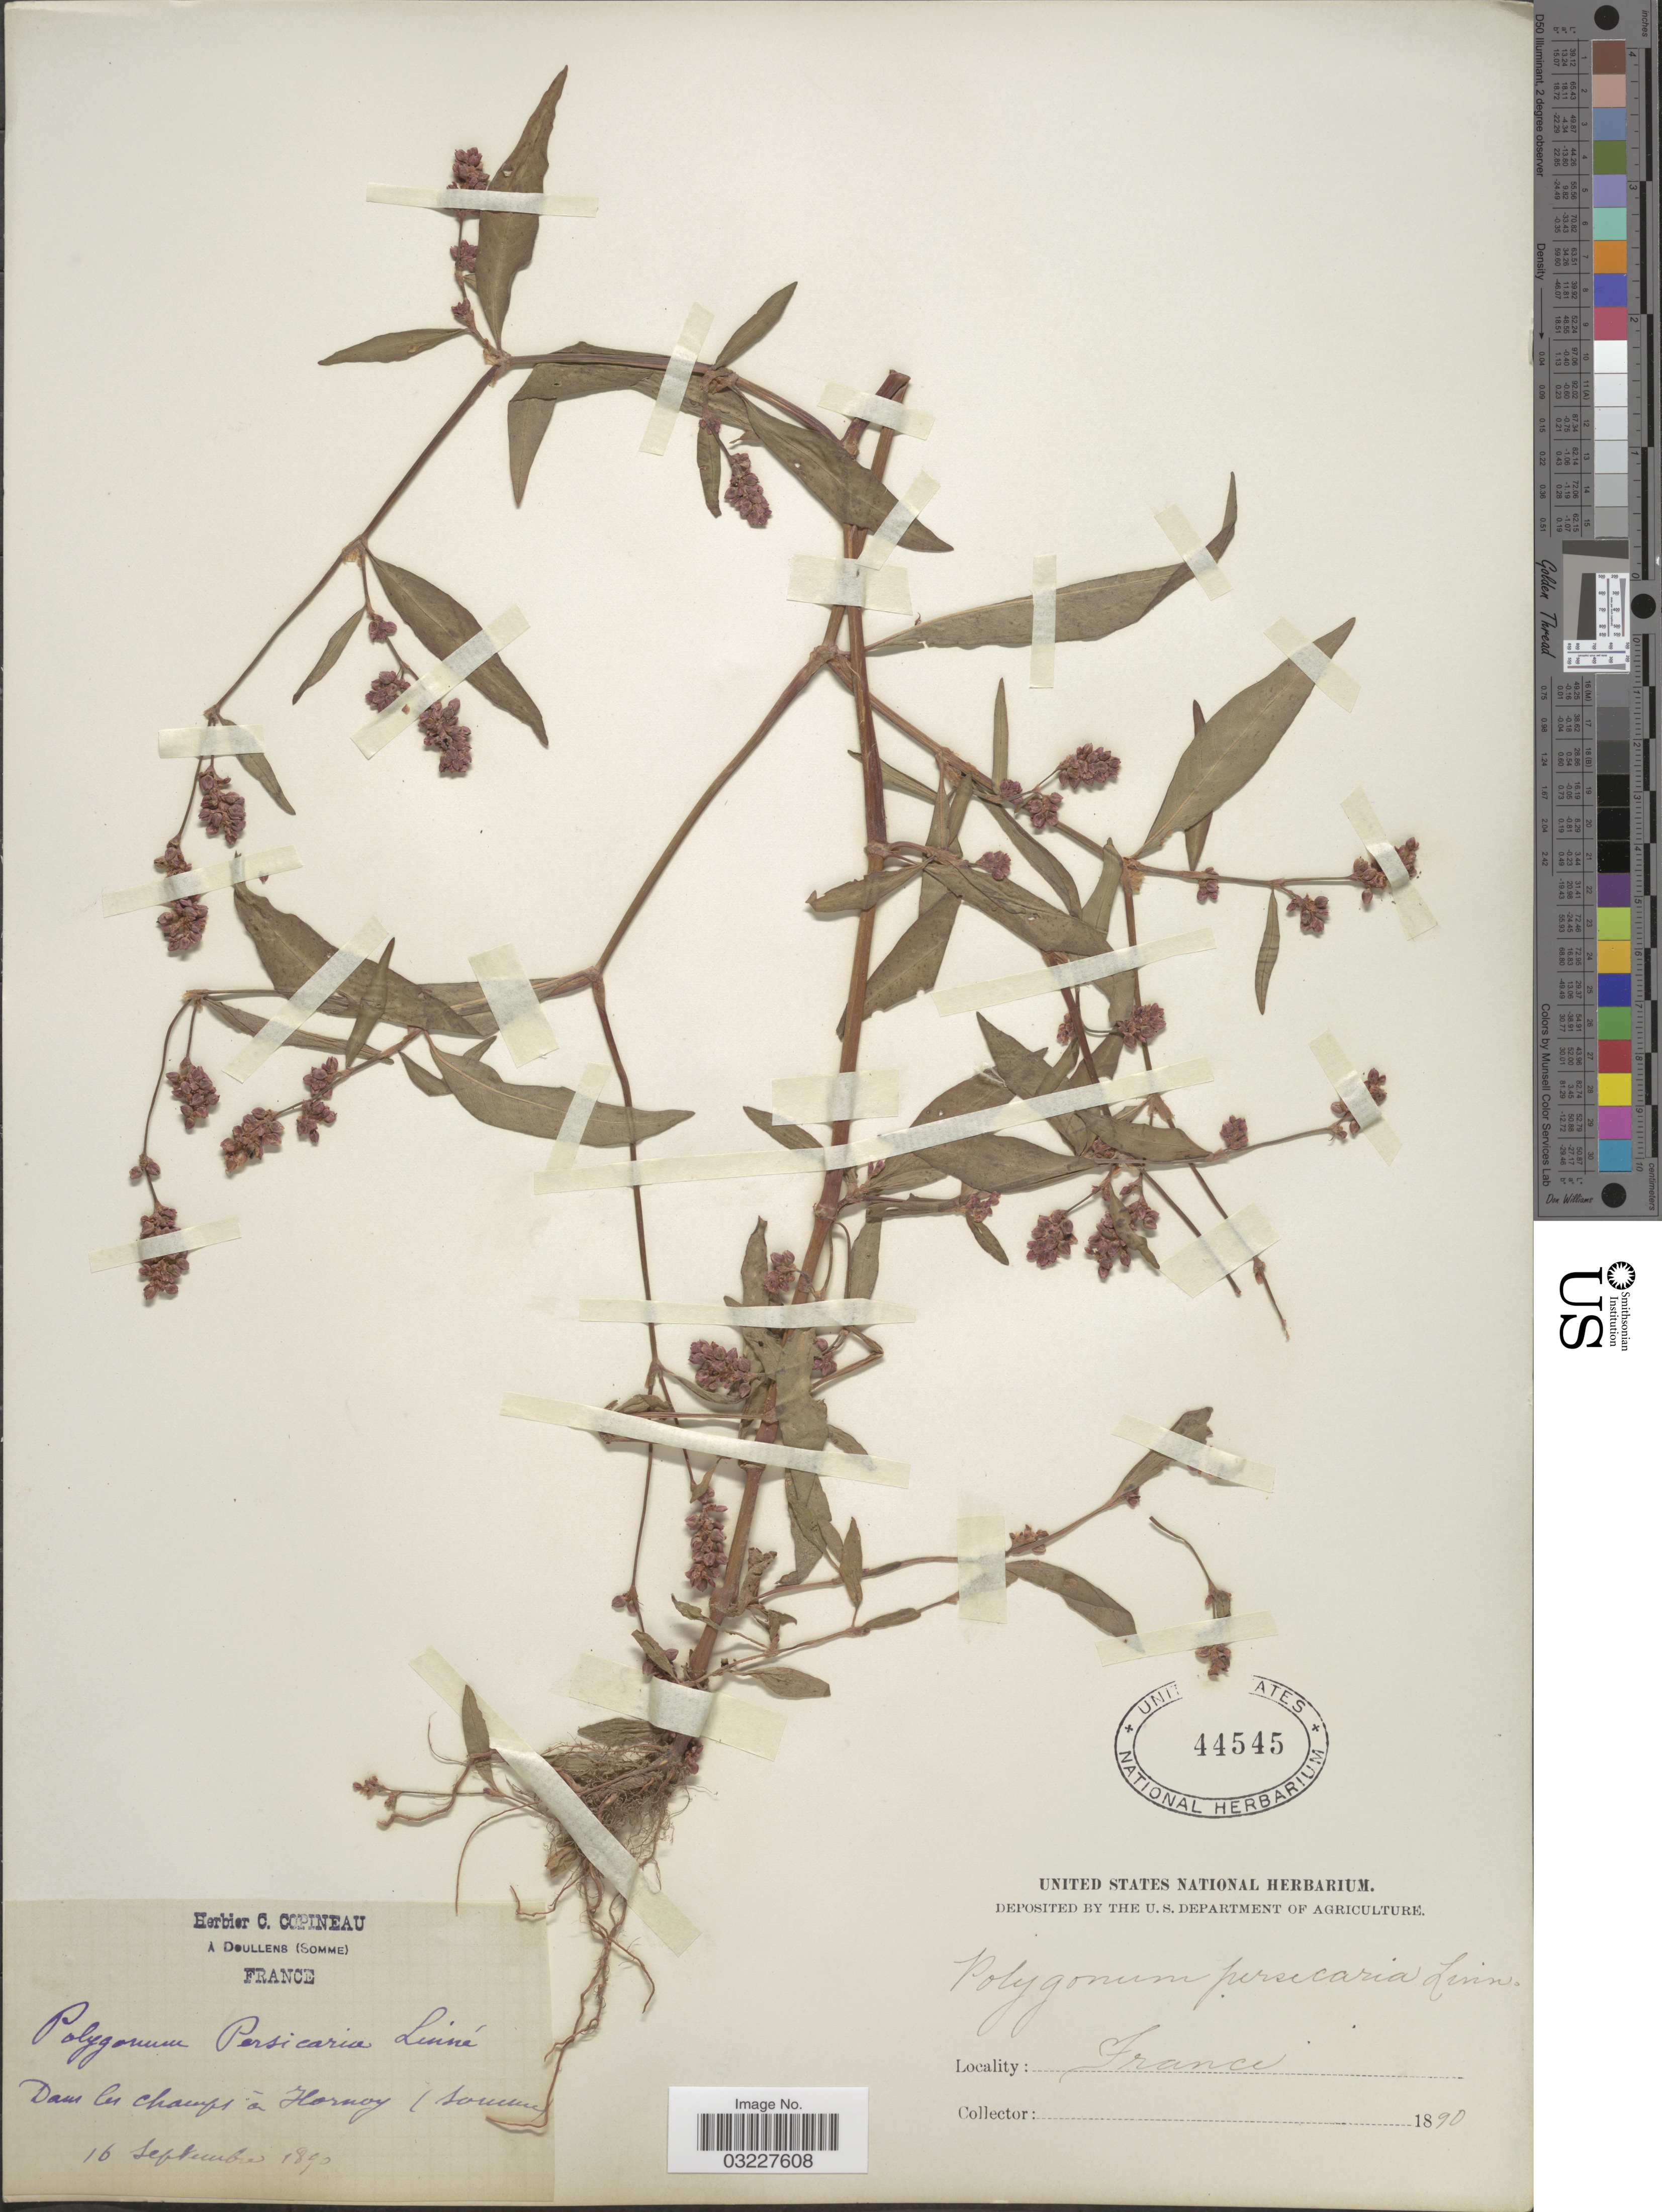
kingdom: Plantae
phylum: Tracheophyta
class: Magnoliopsida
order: Caryophyllales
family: Polygonaceae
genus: Polygonum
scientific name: Polygonum persicaria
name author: L.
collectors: A. Doullens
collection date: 1890-09-16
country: France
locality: Dans les champs á Hornoy (Somme).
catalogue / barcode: US 44545